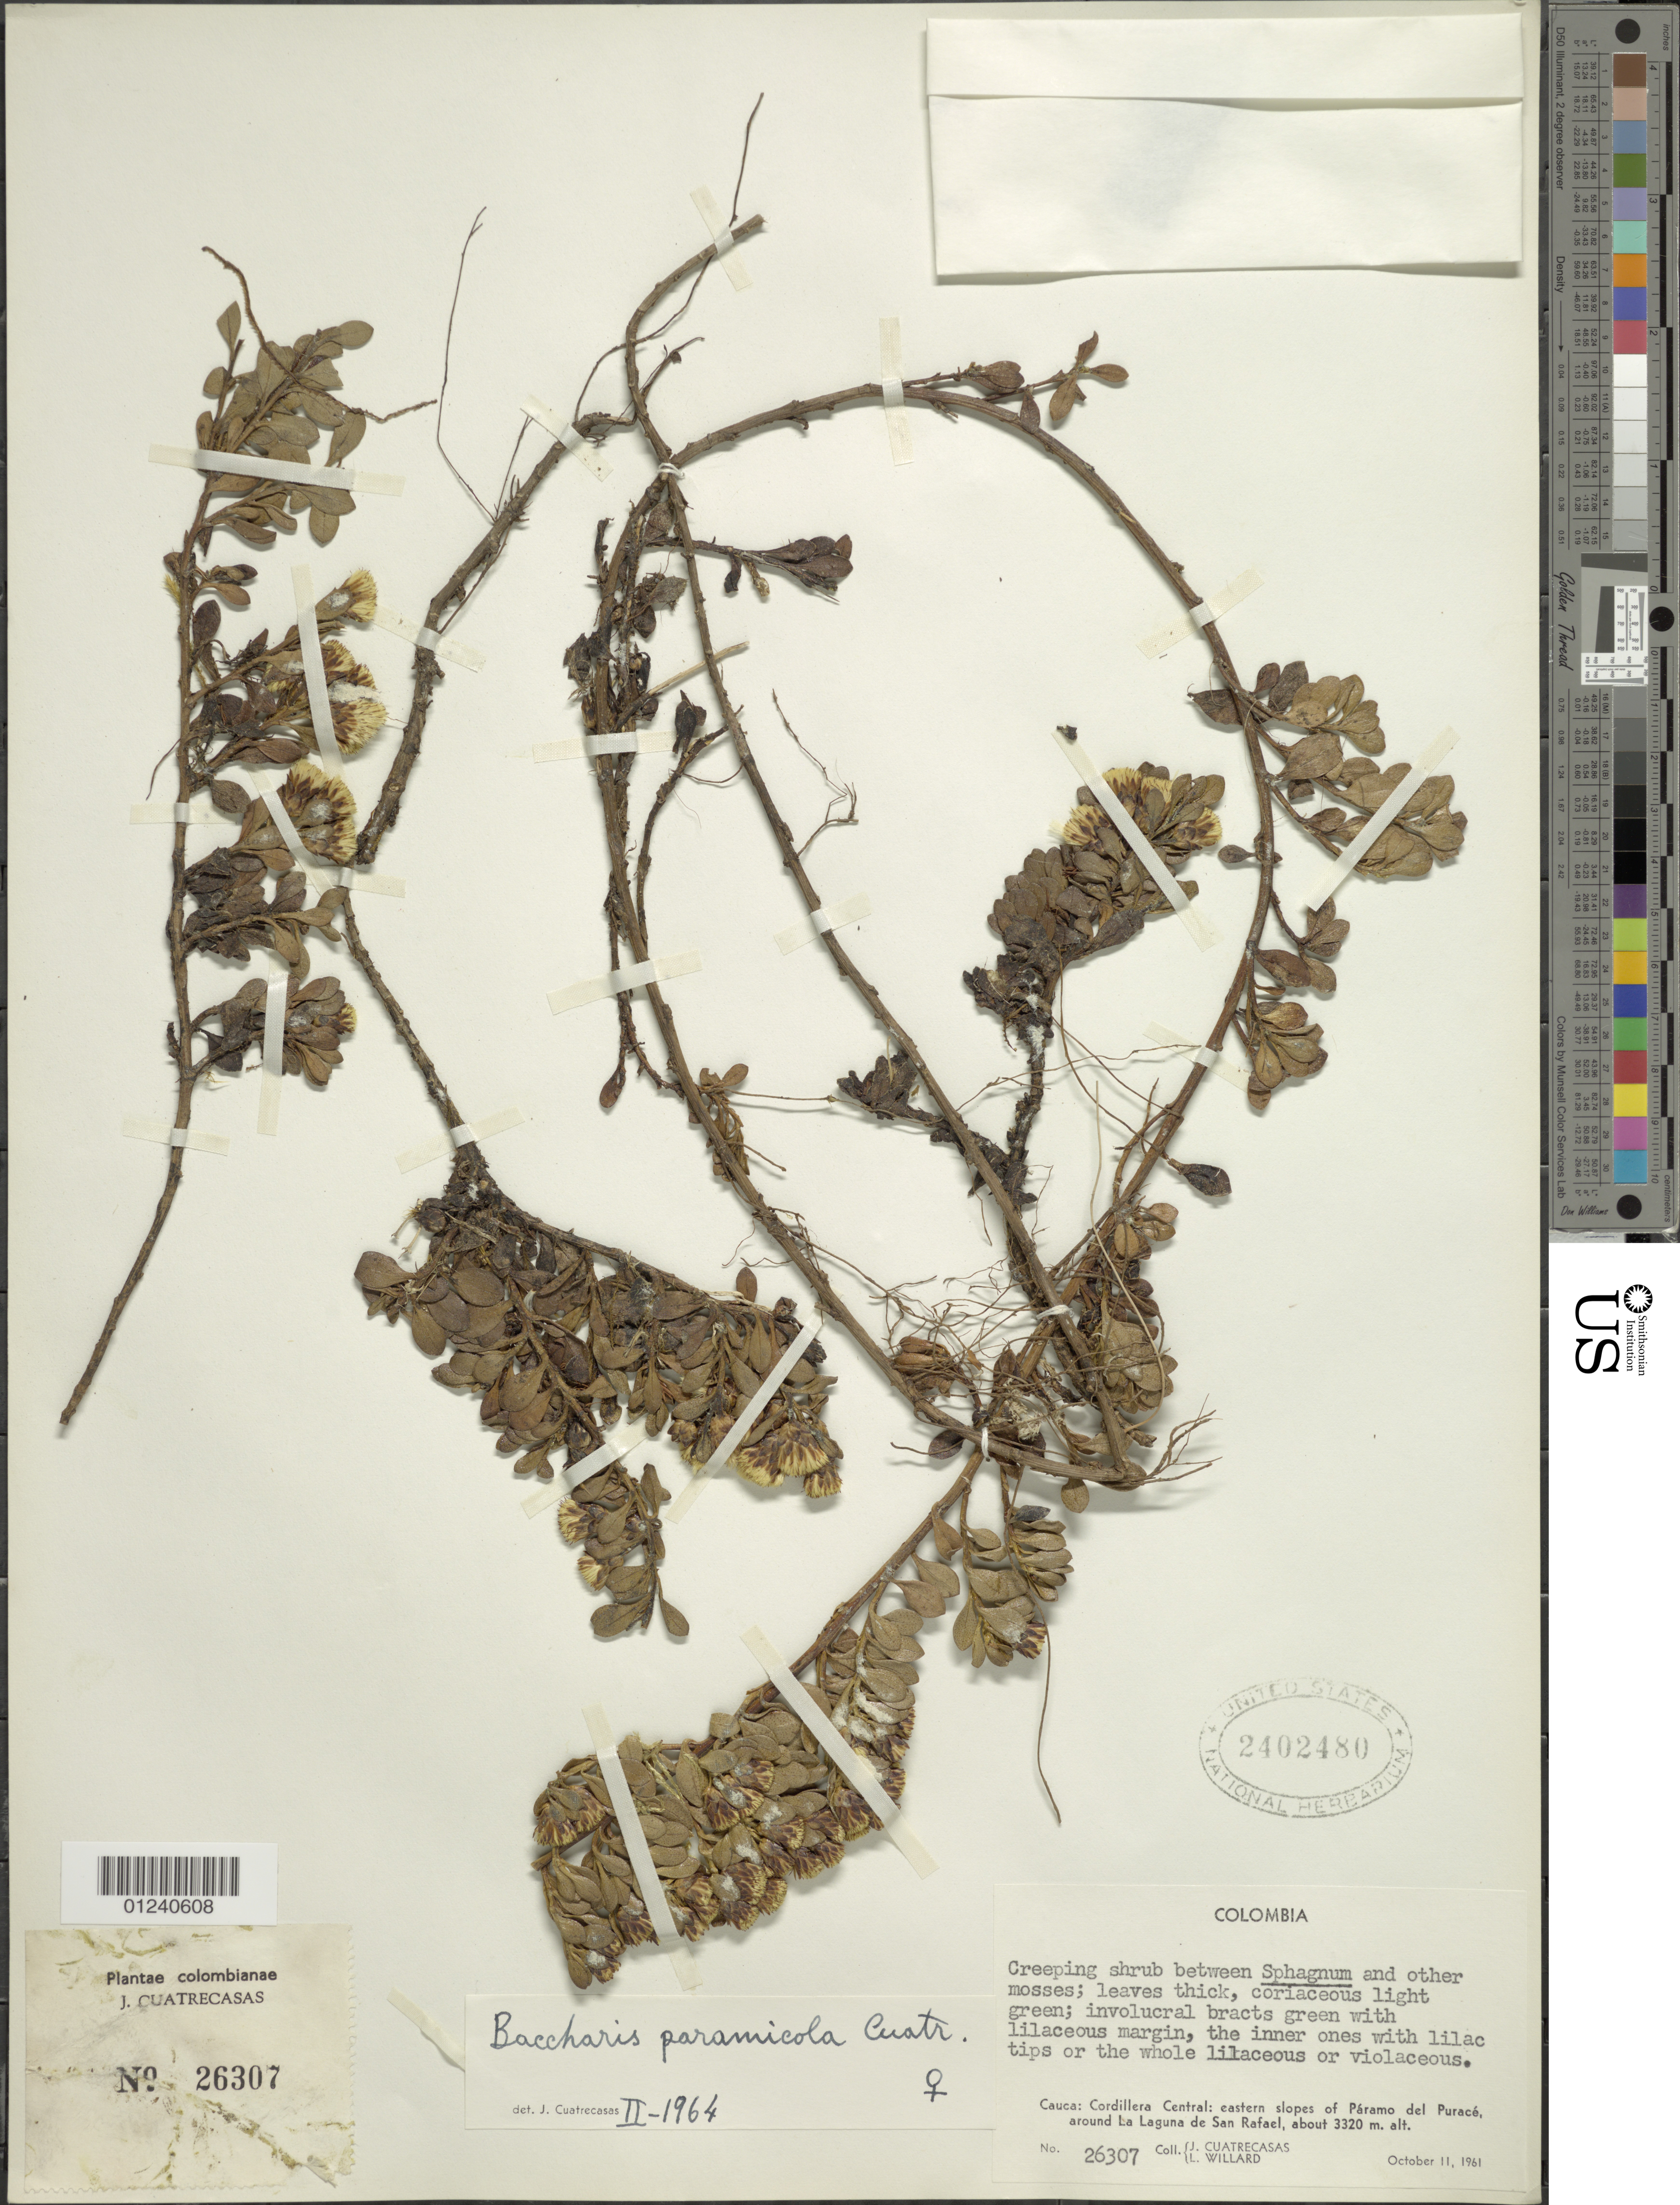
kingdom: Plantae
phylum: Tracheophyta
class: Magnoliopsida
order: Asterales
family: Asteraceae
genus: Baccharis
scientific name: Baccharis paramicola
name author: Cuatrec.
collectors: J. Cuatrecasas & L. Willard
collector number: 26307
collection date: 1961-10-11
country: Colombia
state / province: Cauca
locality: Cordillera Central: eastern slopes of Paramo del Purace, around La Laguna de San Rafael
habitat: paramo.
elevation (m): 3320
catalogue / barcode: US 2402480